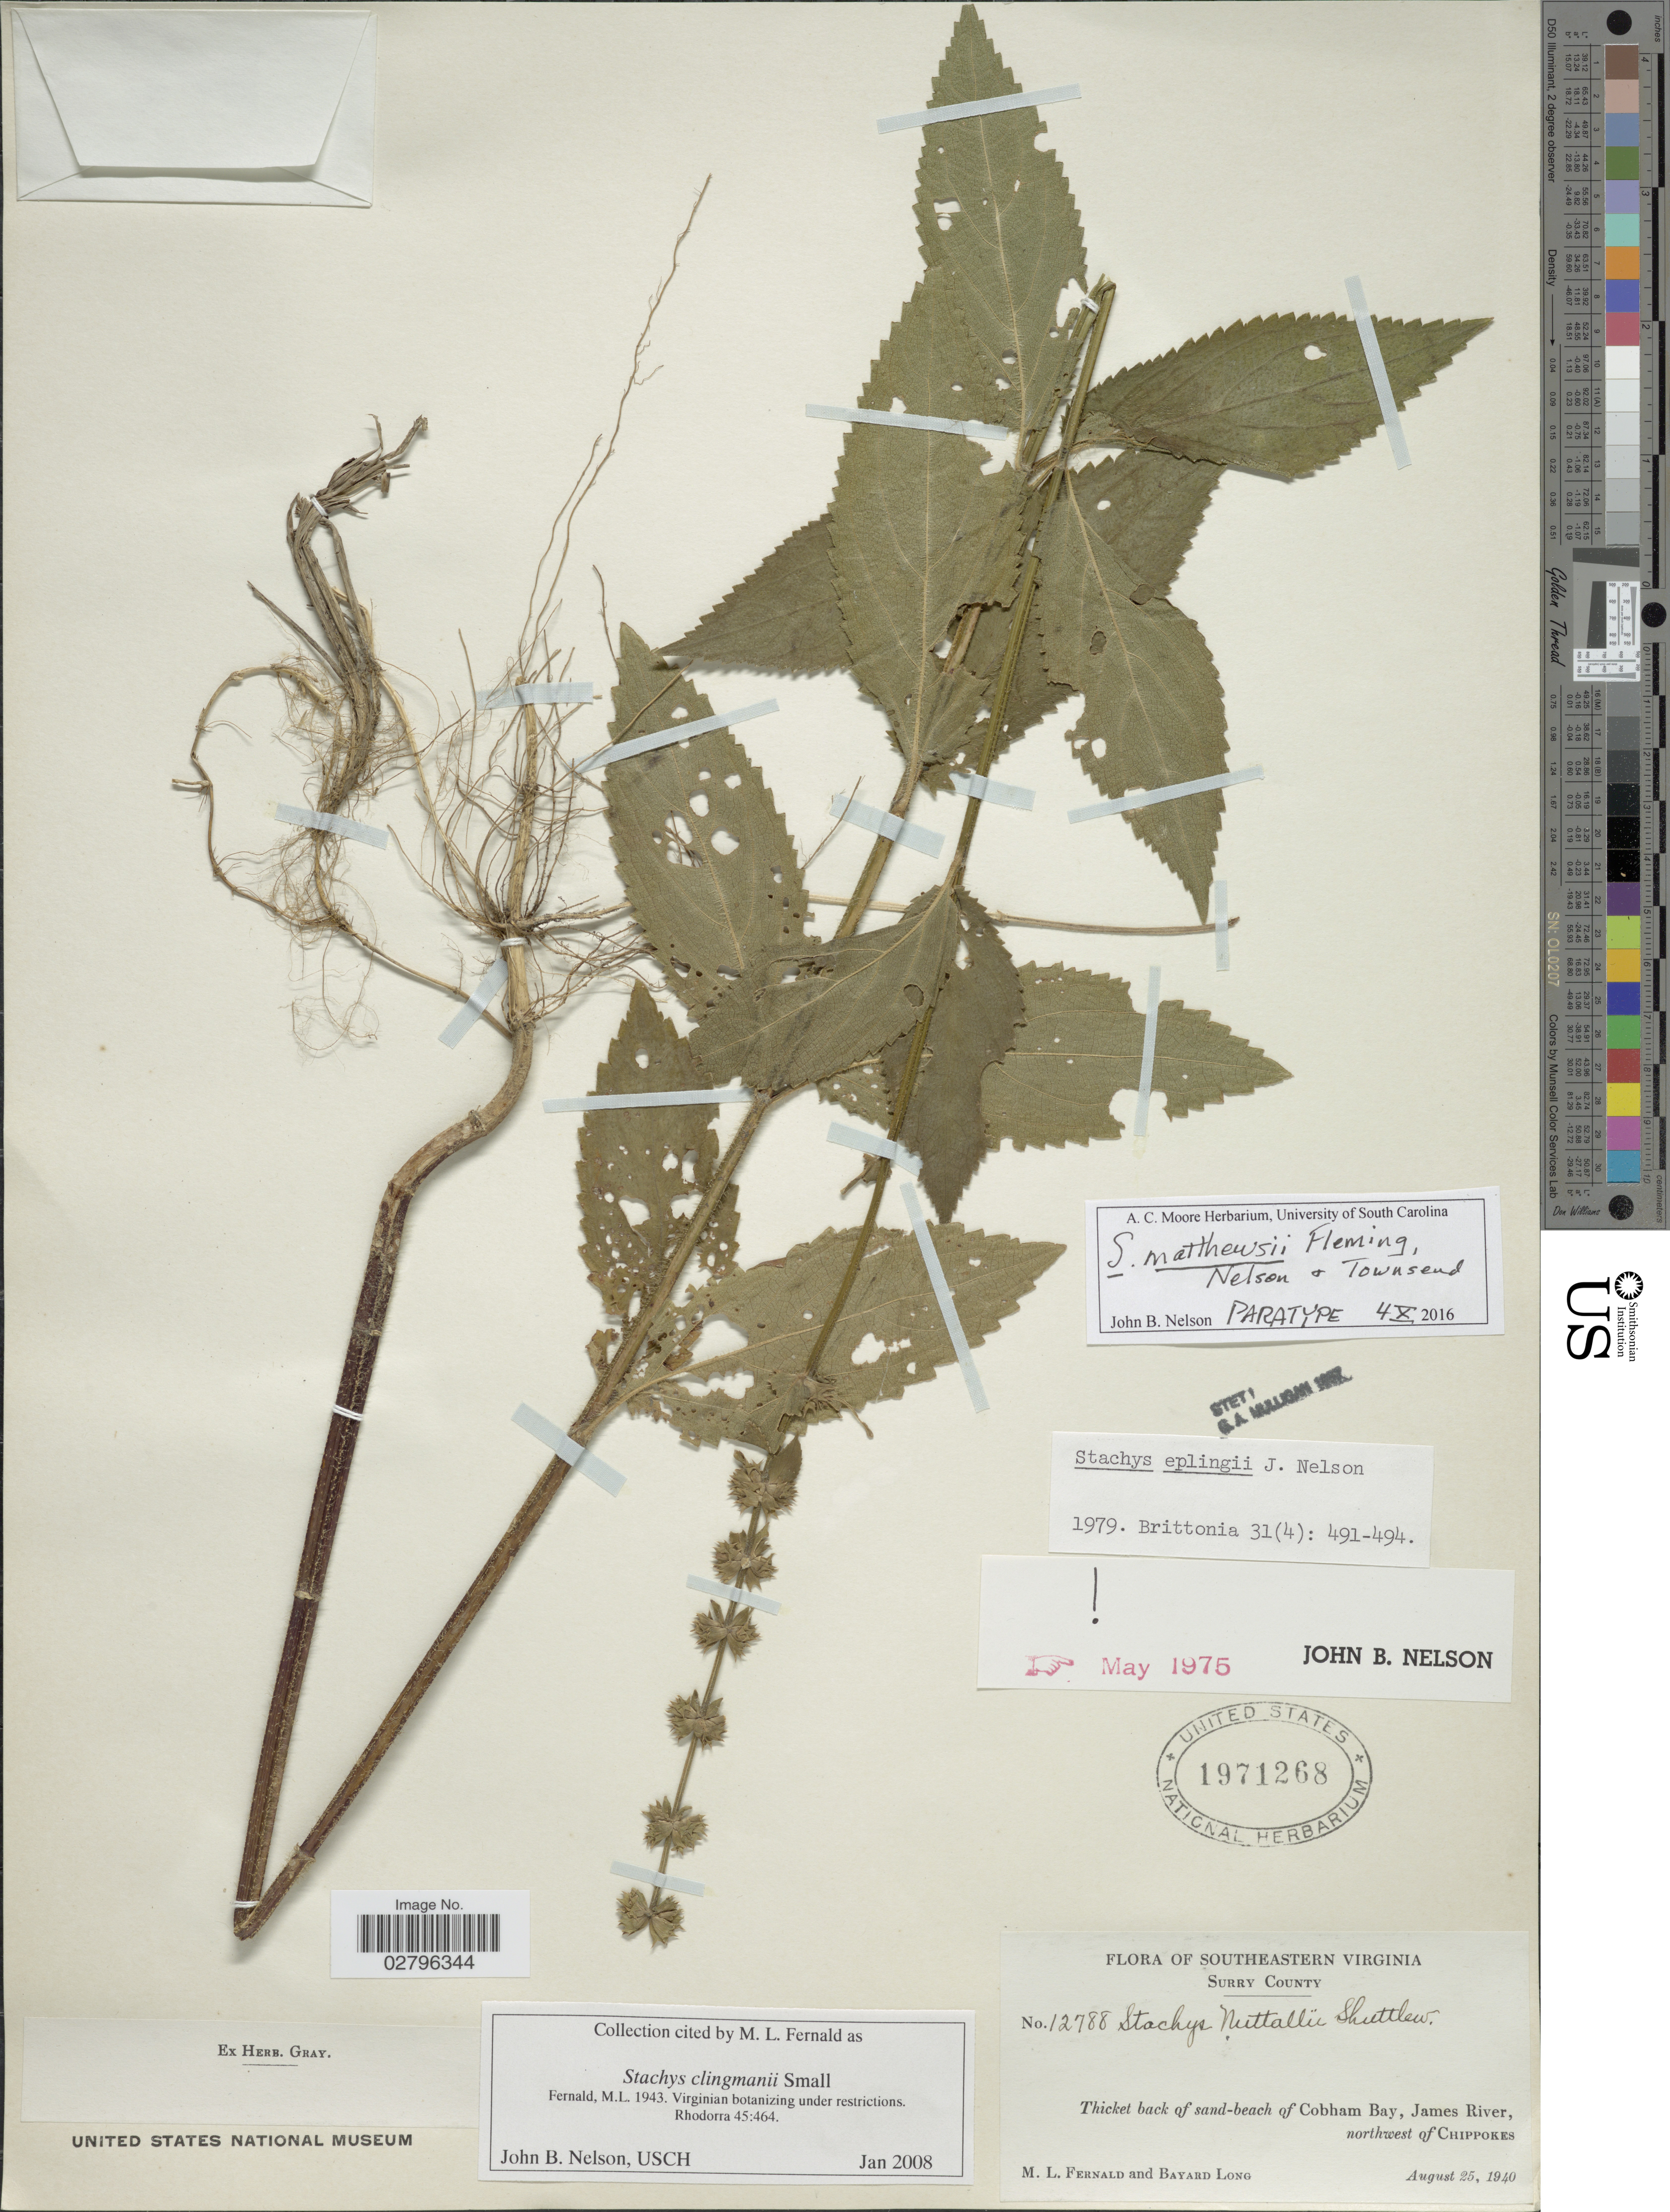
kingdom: Plantae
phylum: Tracheophyta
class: Magnoliopsida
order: Lamiales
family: Lamiaceae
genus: Stachys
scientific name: Stachys matthewsii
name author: G.P. Fleming et al.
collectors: M. L. Fernald & B. Long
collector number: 12788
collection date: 1940-08-25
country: United States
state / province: Virginia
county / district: Surry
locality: Southeastern Virginia. Surry County. Thicket back of sand-beach of Cobham Bay, James River, northwest of Chippokes.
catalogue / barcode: US 1971268